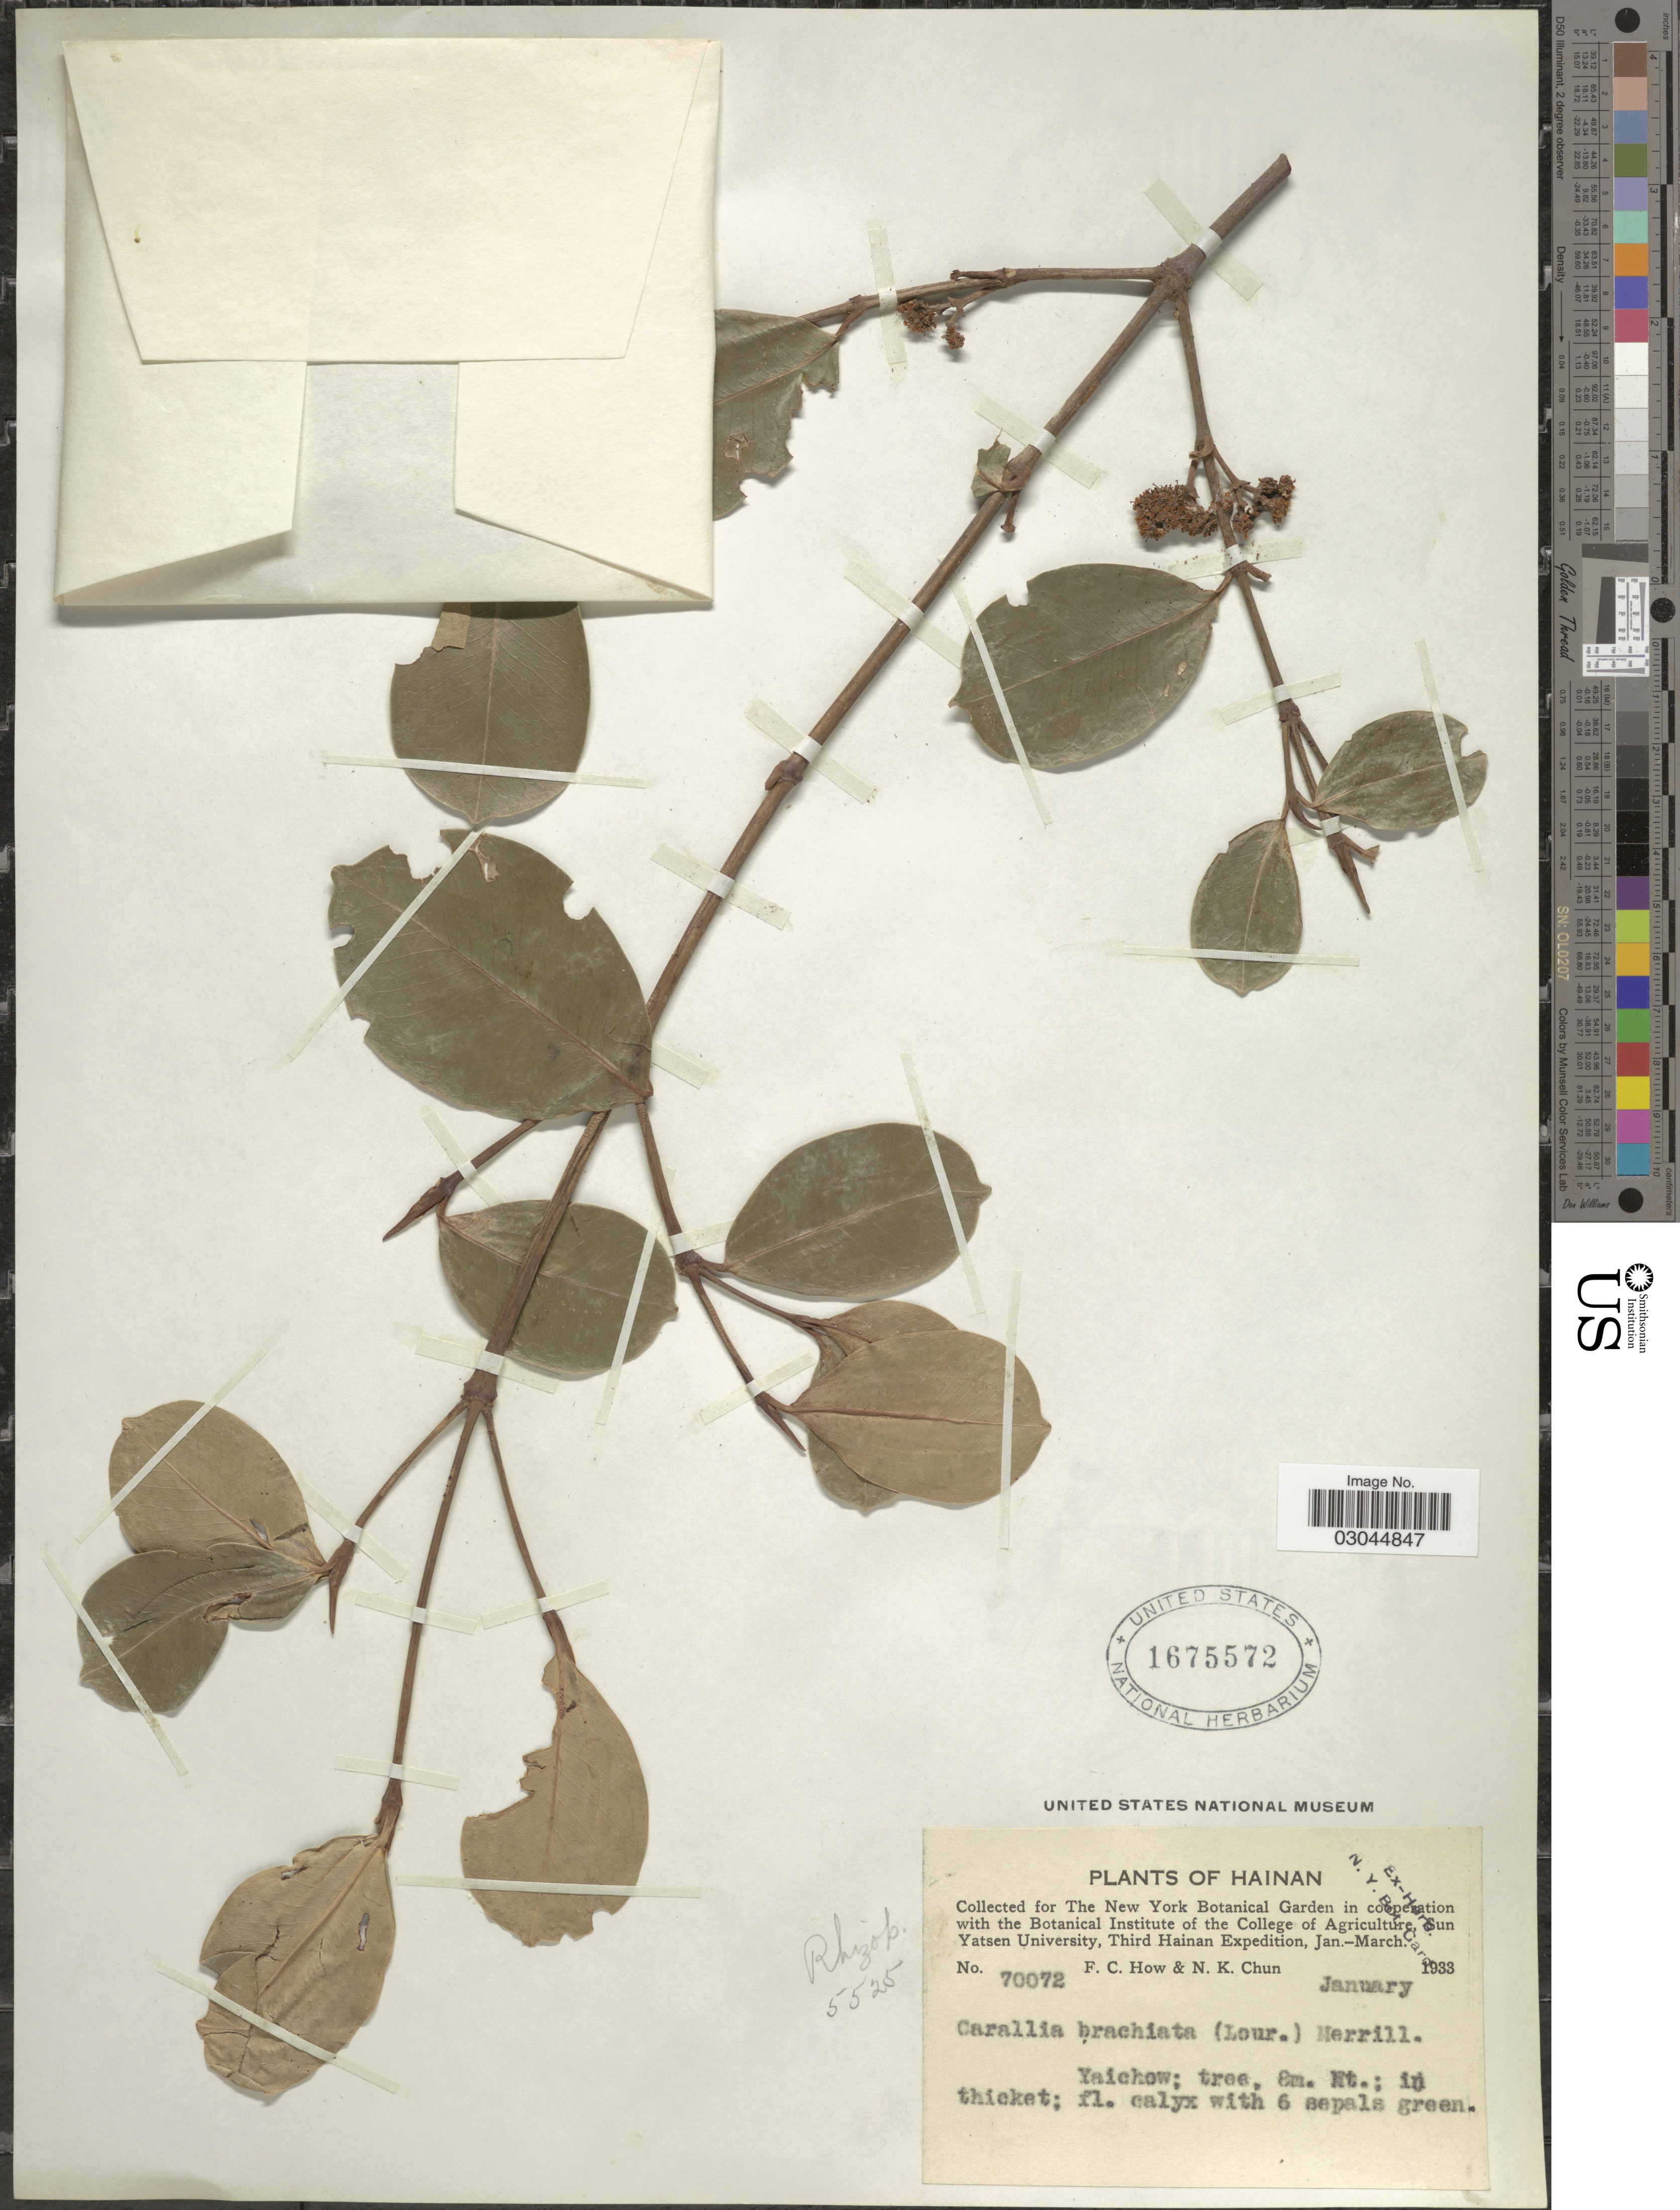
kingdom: Plantae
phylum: Tracheophyta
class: Magnoliopsida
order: Malpighiales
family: Rhizophoraceae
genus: Carallia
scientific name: Carallia brachiata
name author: (Lour.) Merr.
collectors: F. C. How & N. K. Chun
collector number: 70072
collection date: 1933-01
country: China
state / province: Hainan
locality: Yaichow.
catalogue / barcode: US 1675572